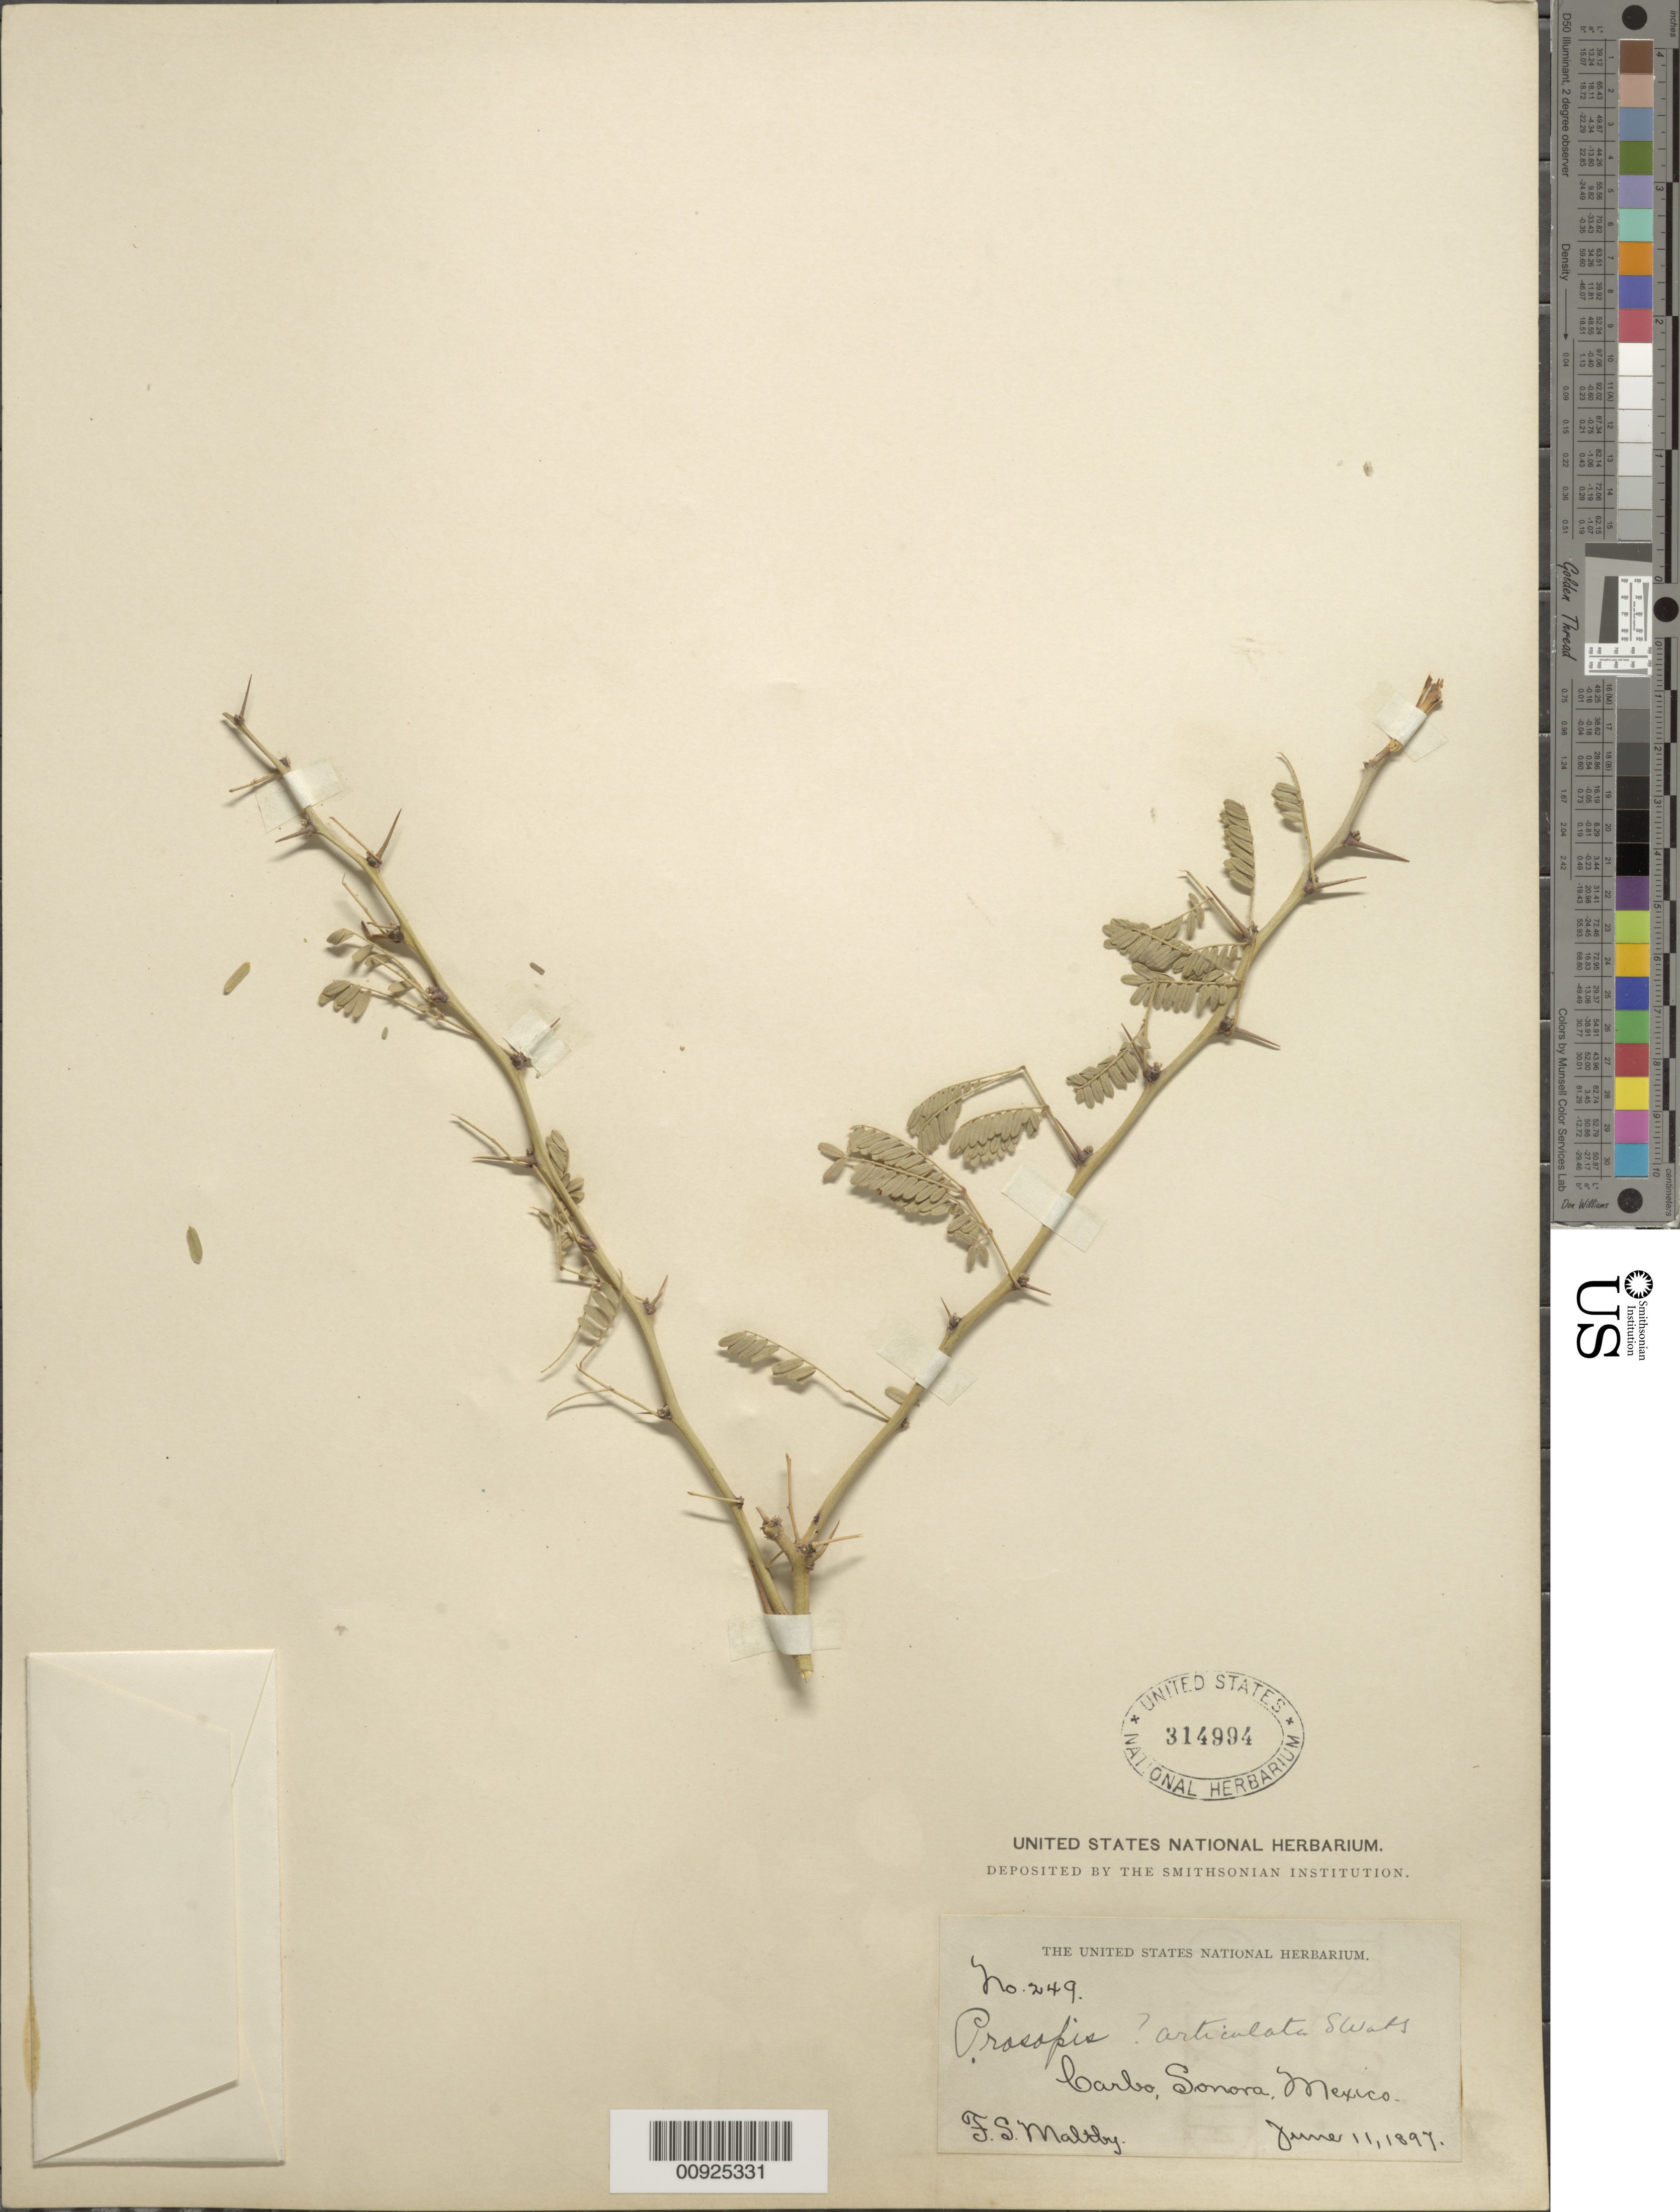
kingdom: Plantae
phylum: Tracheophyta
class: Magnoliopsida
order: Fabales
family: Fabaceae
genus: Neltuma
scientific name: Neltuma sp.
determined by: Strong, Mark T., (BOT), Smithsonian Institution - National Museum of Natural History (UNITED STATES)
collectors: T. S. Maltby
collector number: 249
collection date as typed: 11 Jun 1897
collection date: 1897-06-11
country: Mexico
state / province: Sonora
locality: Carbo, Sonora.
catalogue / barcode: US 314994